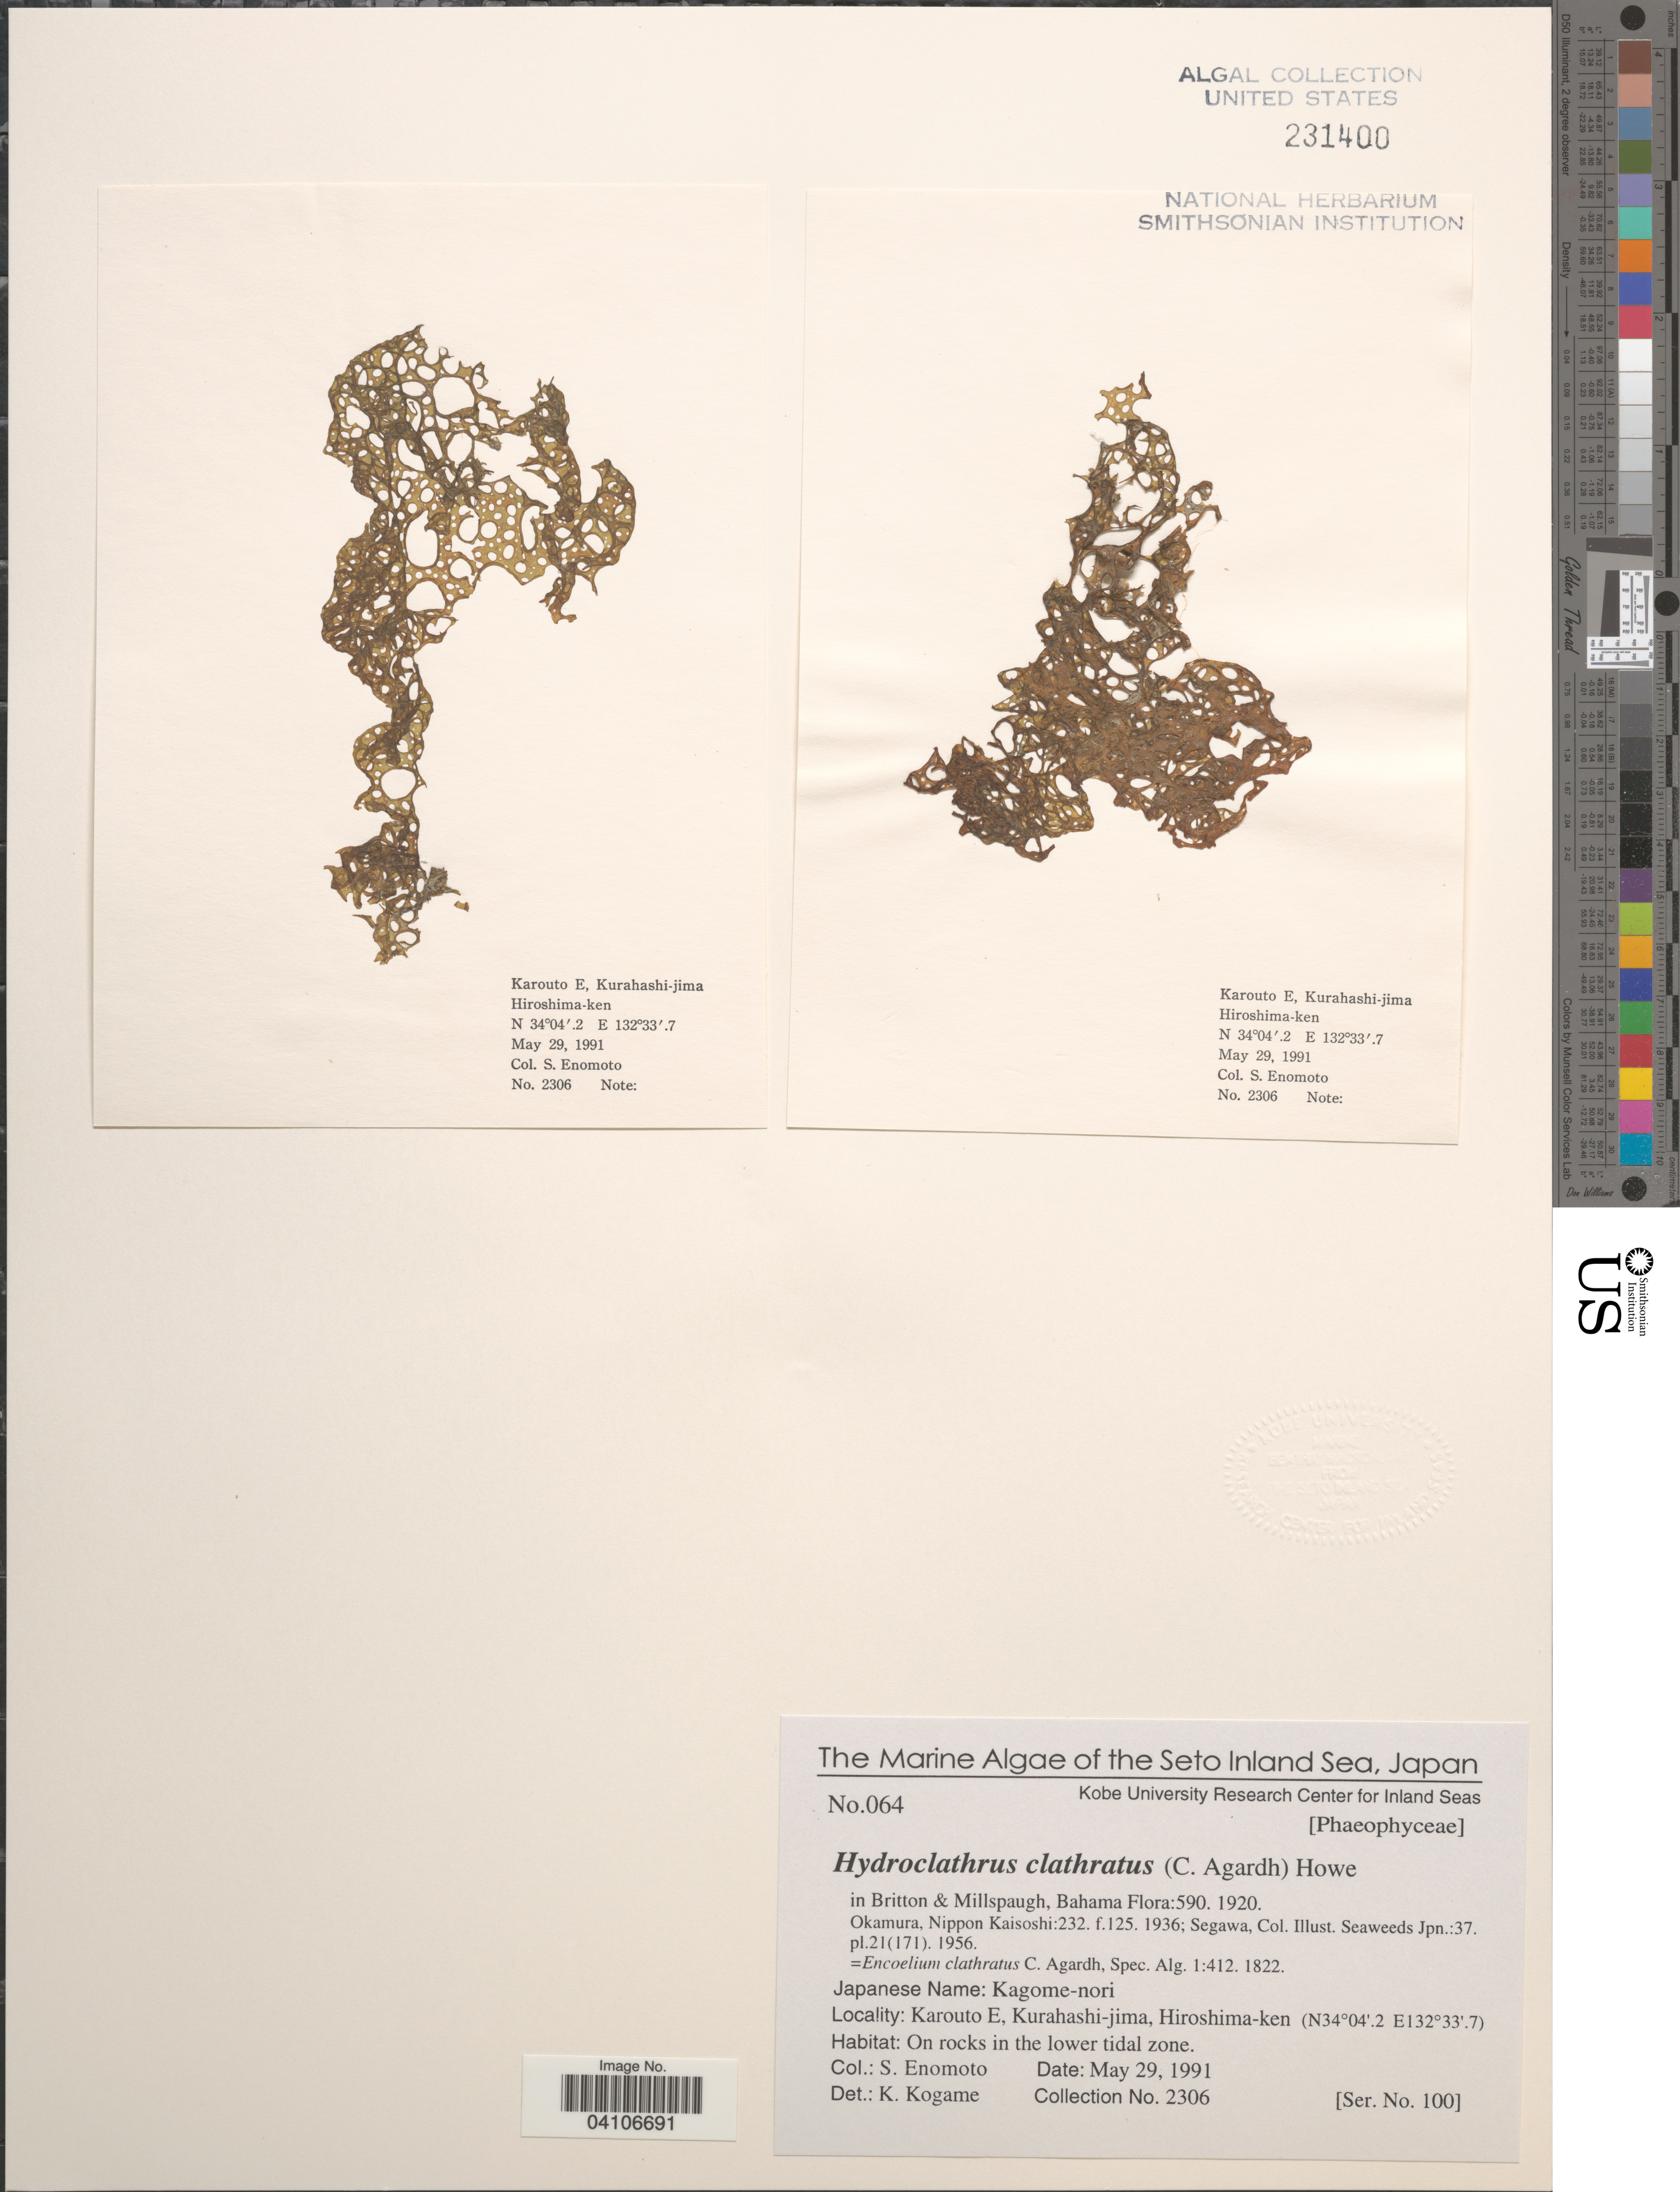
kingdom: Chromista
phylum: Ochrophyta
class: Phaeophyceae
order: Scytosiphonales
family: Scytosiphonaceae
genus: Hydroclathrus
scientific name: Hydroclathrus clathratus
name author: (C. Agardh) M. Howe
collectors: S. Enomoto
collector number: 2306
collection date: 1991-05-29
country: Japan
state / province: Hirosima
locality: The Seto Inland Sea. Karouto E, Kurahashi-jima, Hiroshima-ken.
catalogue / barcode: US 231400